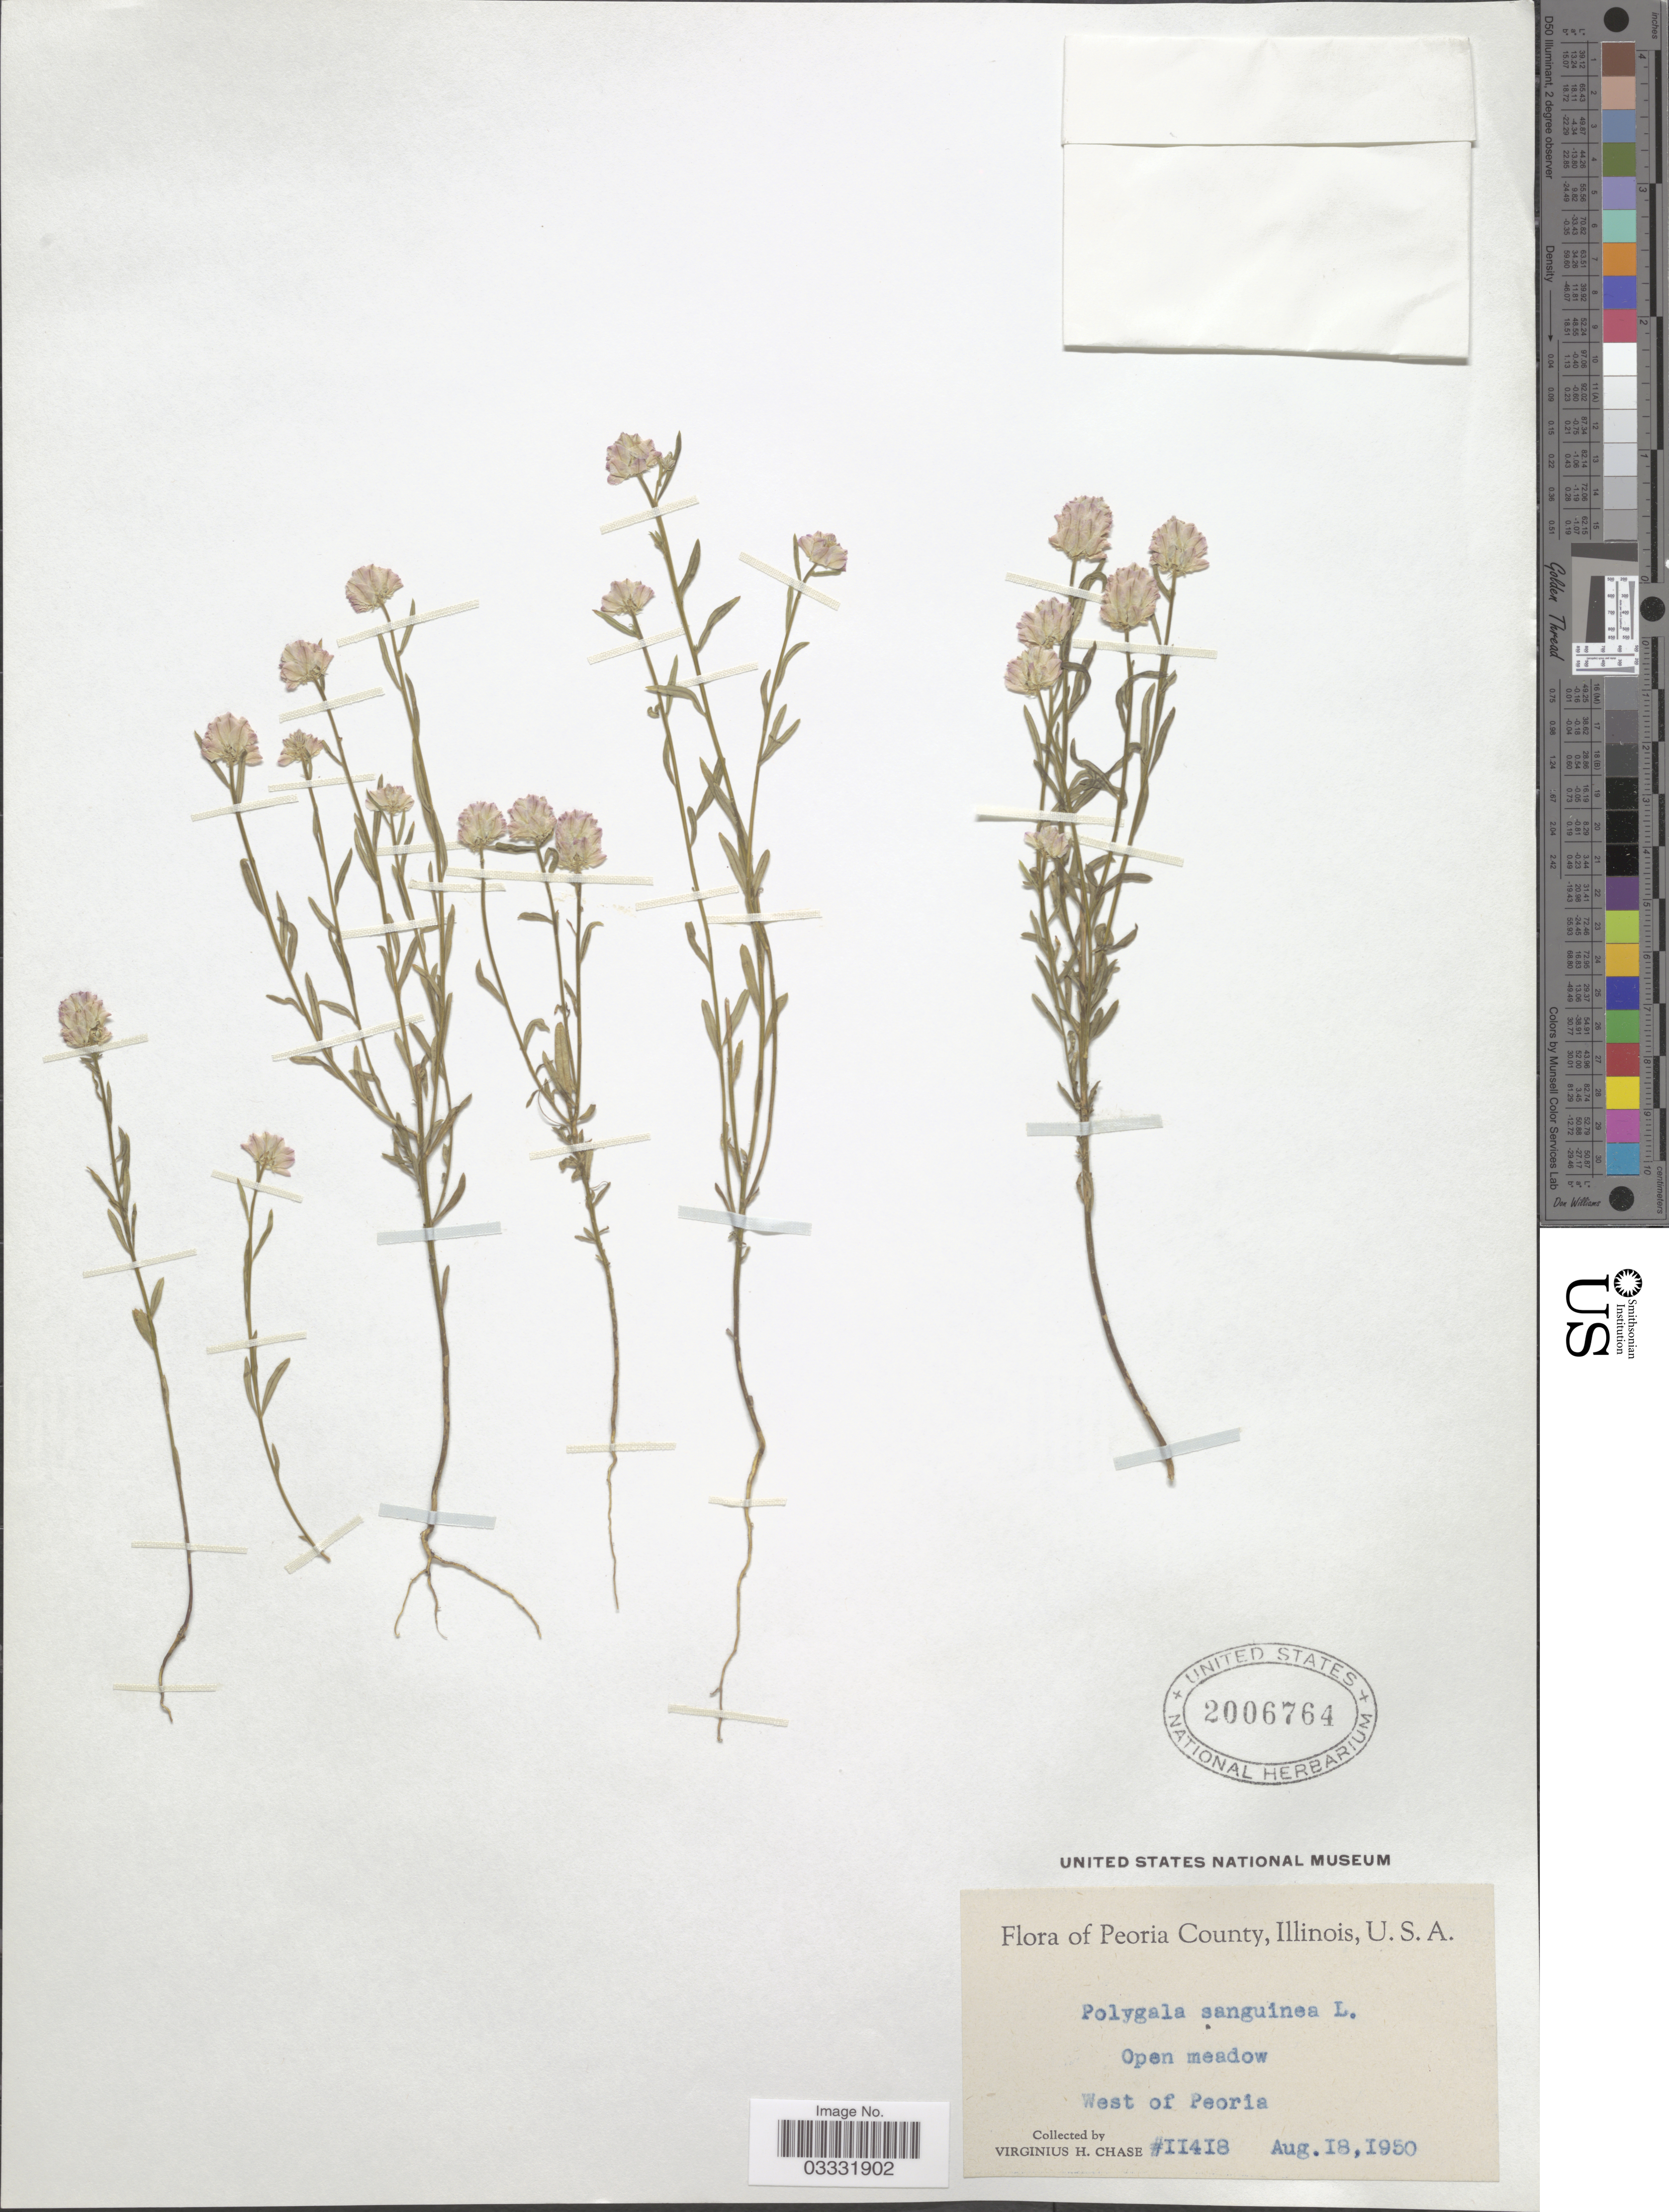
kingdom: Plantae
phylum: Tracheophyta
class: Magnoliopsida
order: Fabales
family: Polygalaceae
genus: Polygala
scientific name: Polygala sanguinea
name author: L.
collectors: V. H. Chase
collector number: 11418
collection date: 1950-02-18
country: United States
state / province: Illinois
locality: Peoria County. West of Peoria.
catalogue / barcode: US 2006764